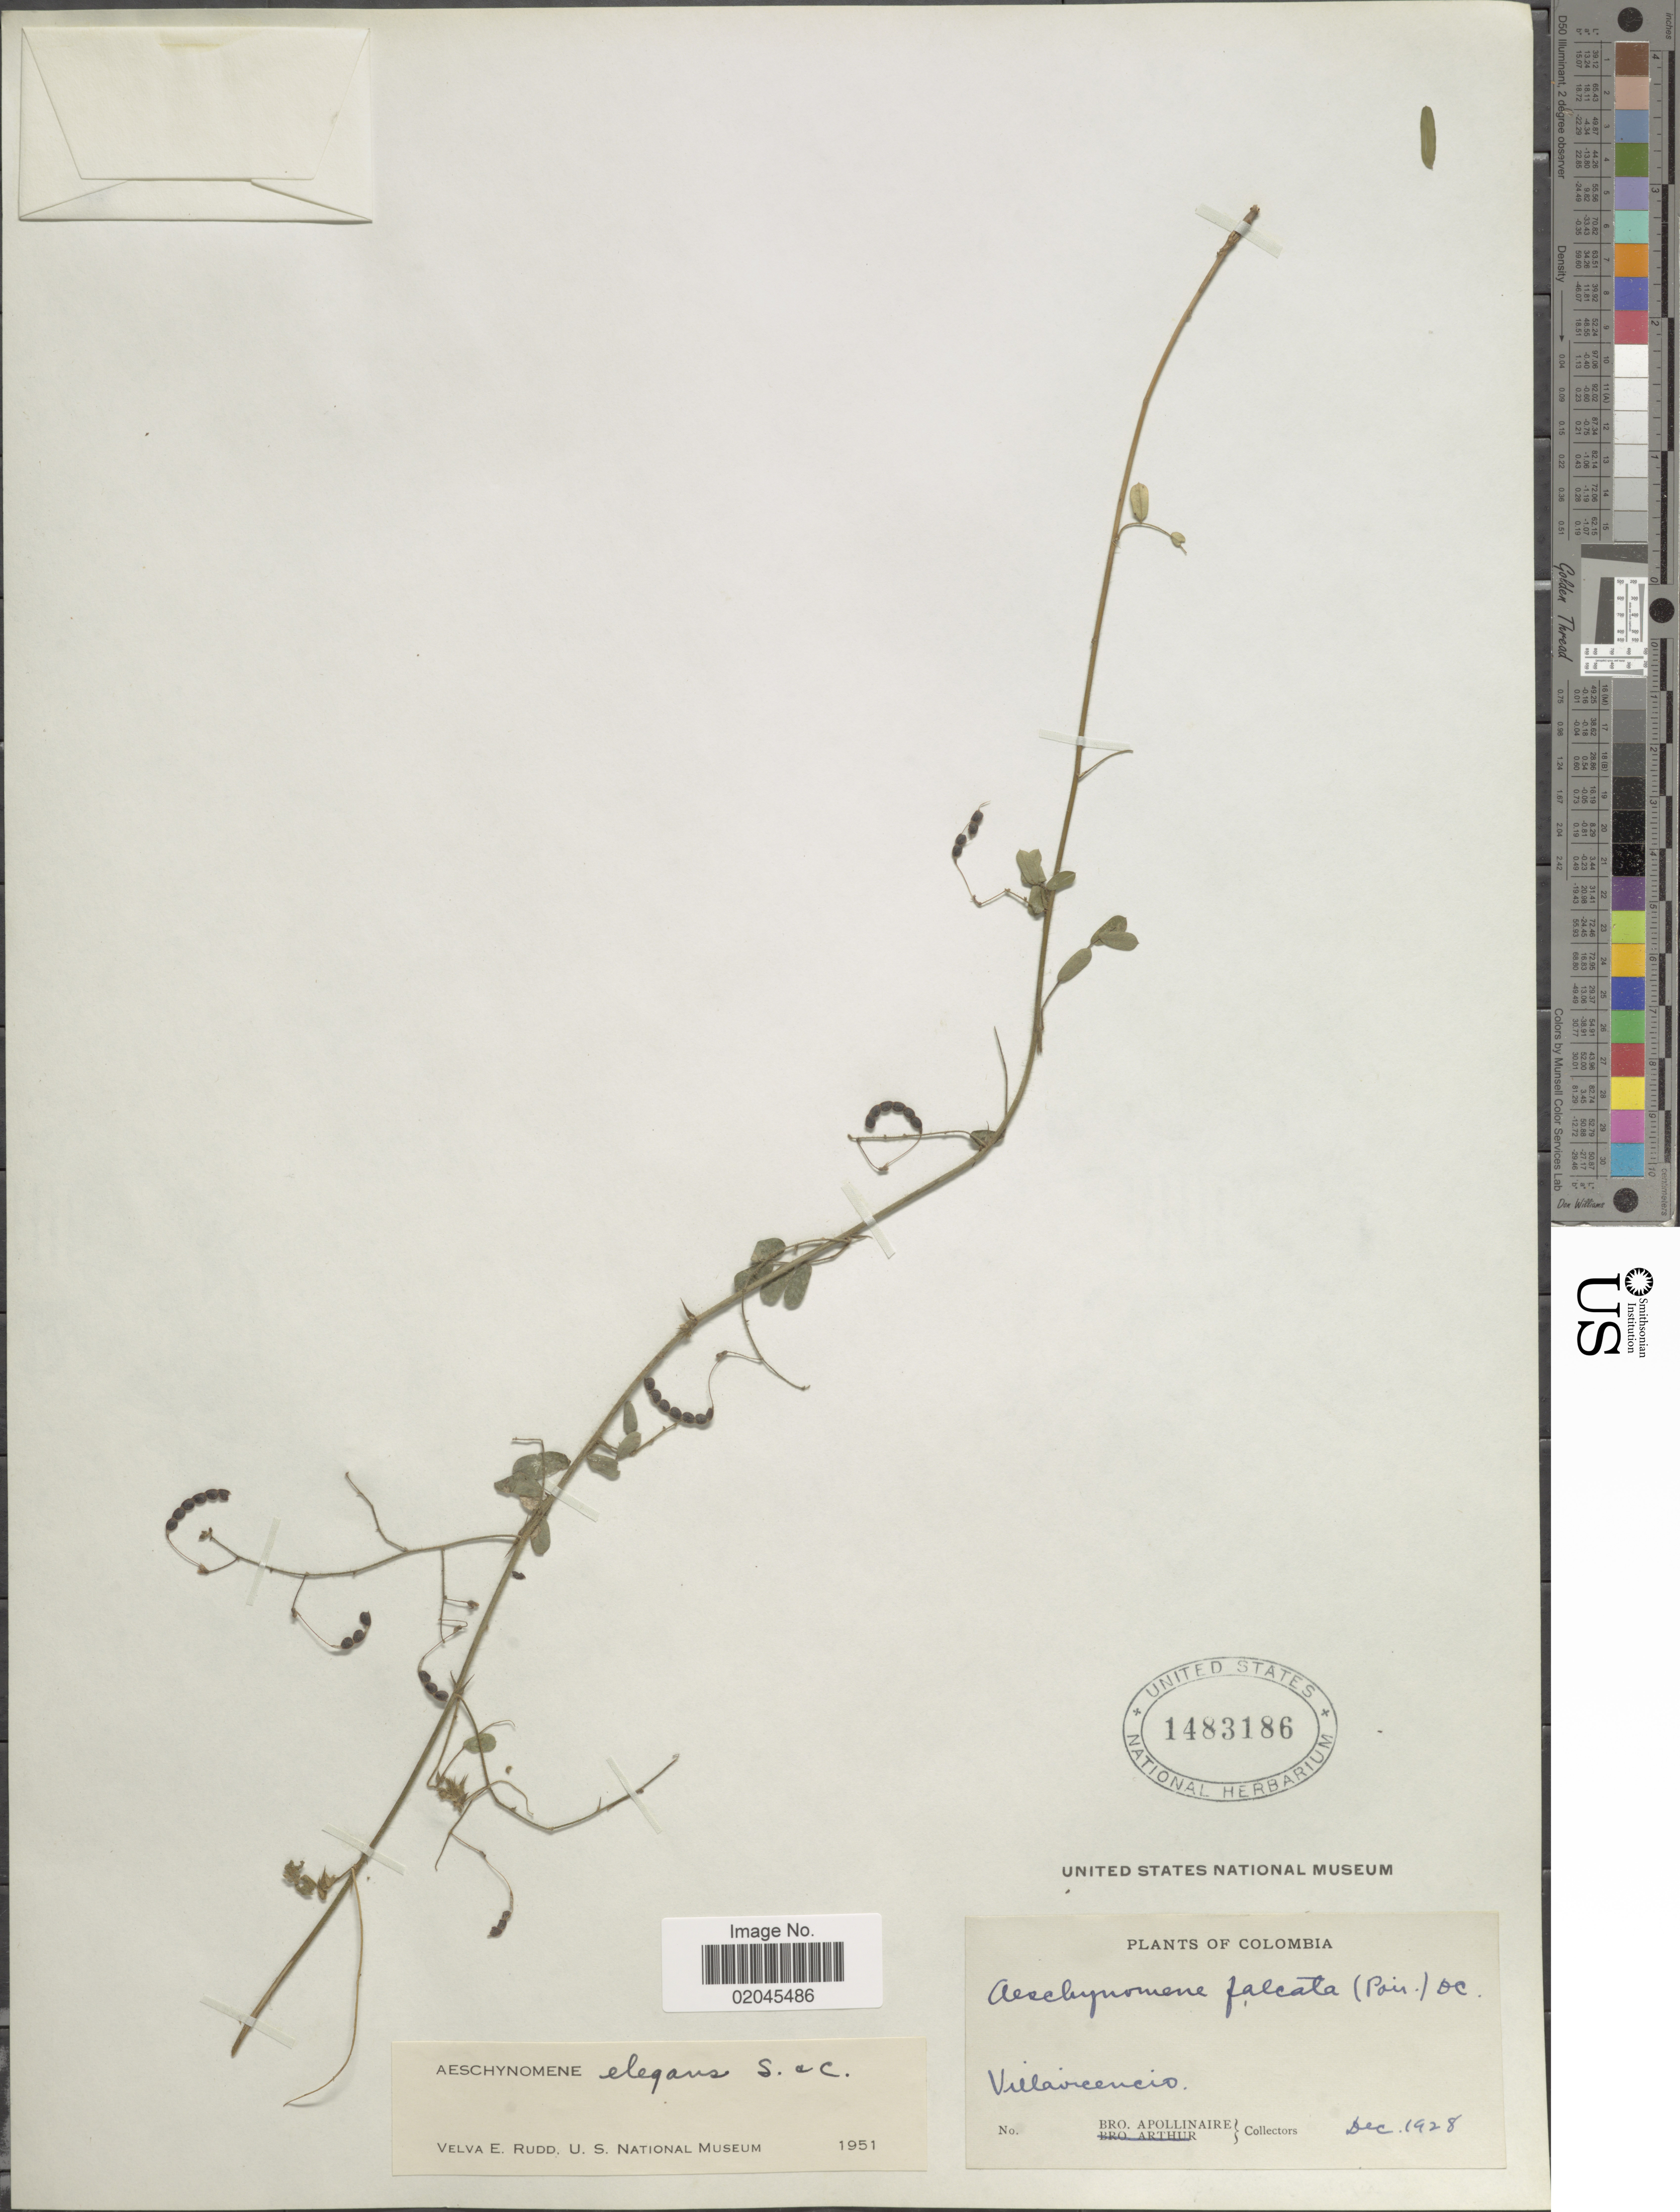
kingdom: Plantae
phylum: Tracheophyta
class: Magnoliopsida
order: Fabales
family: Fabaceae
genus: Aeschynomene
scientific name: Aeschynomene elegans var. elegans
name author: Cham. ex Schltdl.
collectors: Bro. Apollinaire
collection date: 1928-12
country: Colombia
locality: Villavicencio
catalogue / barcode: US 1483186